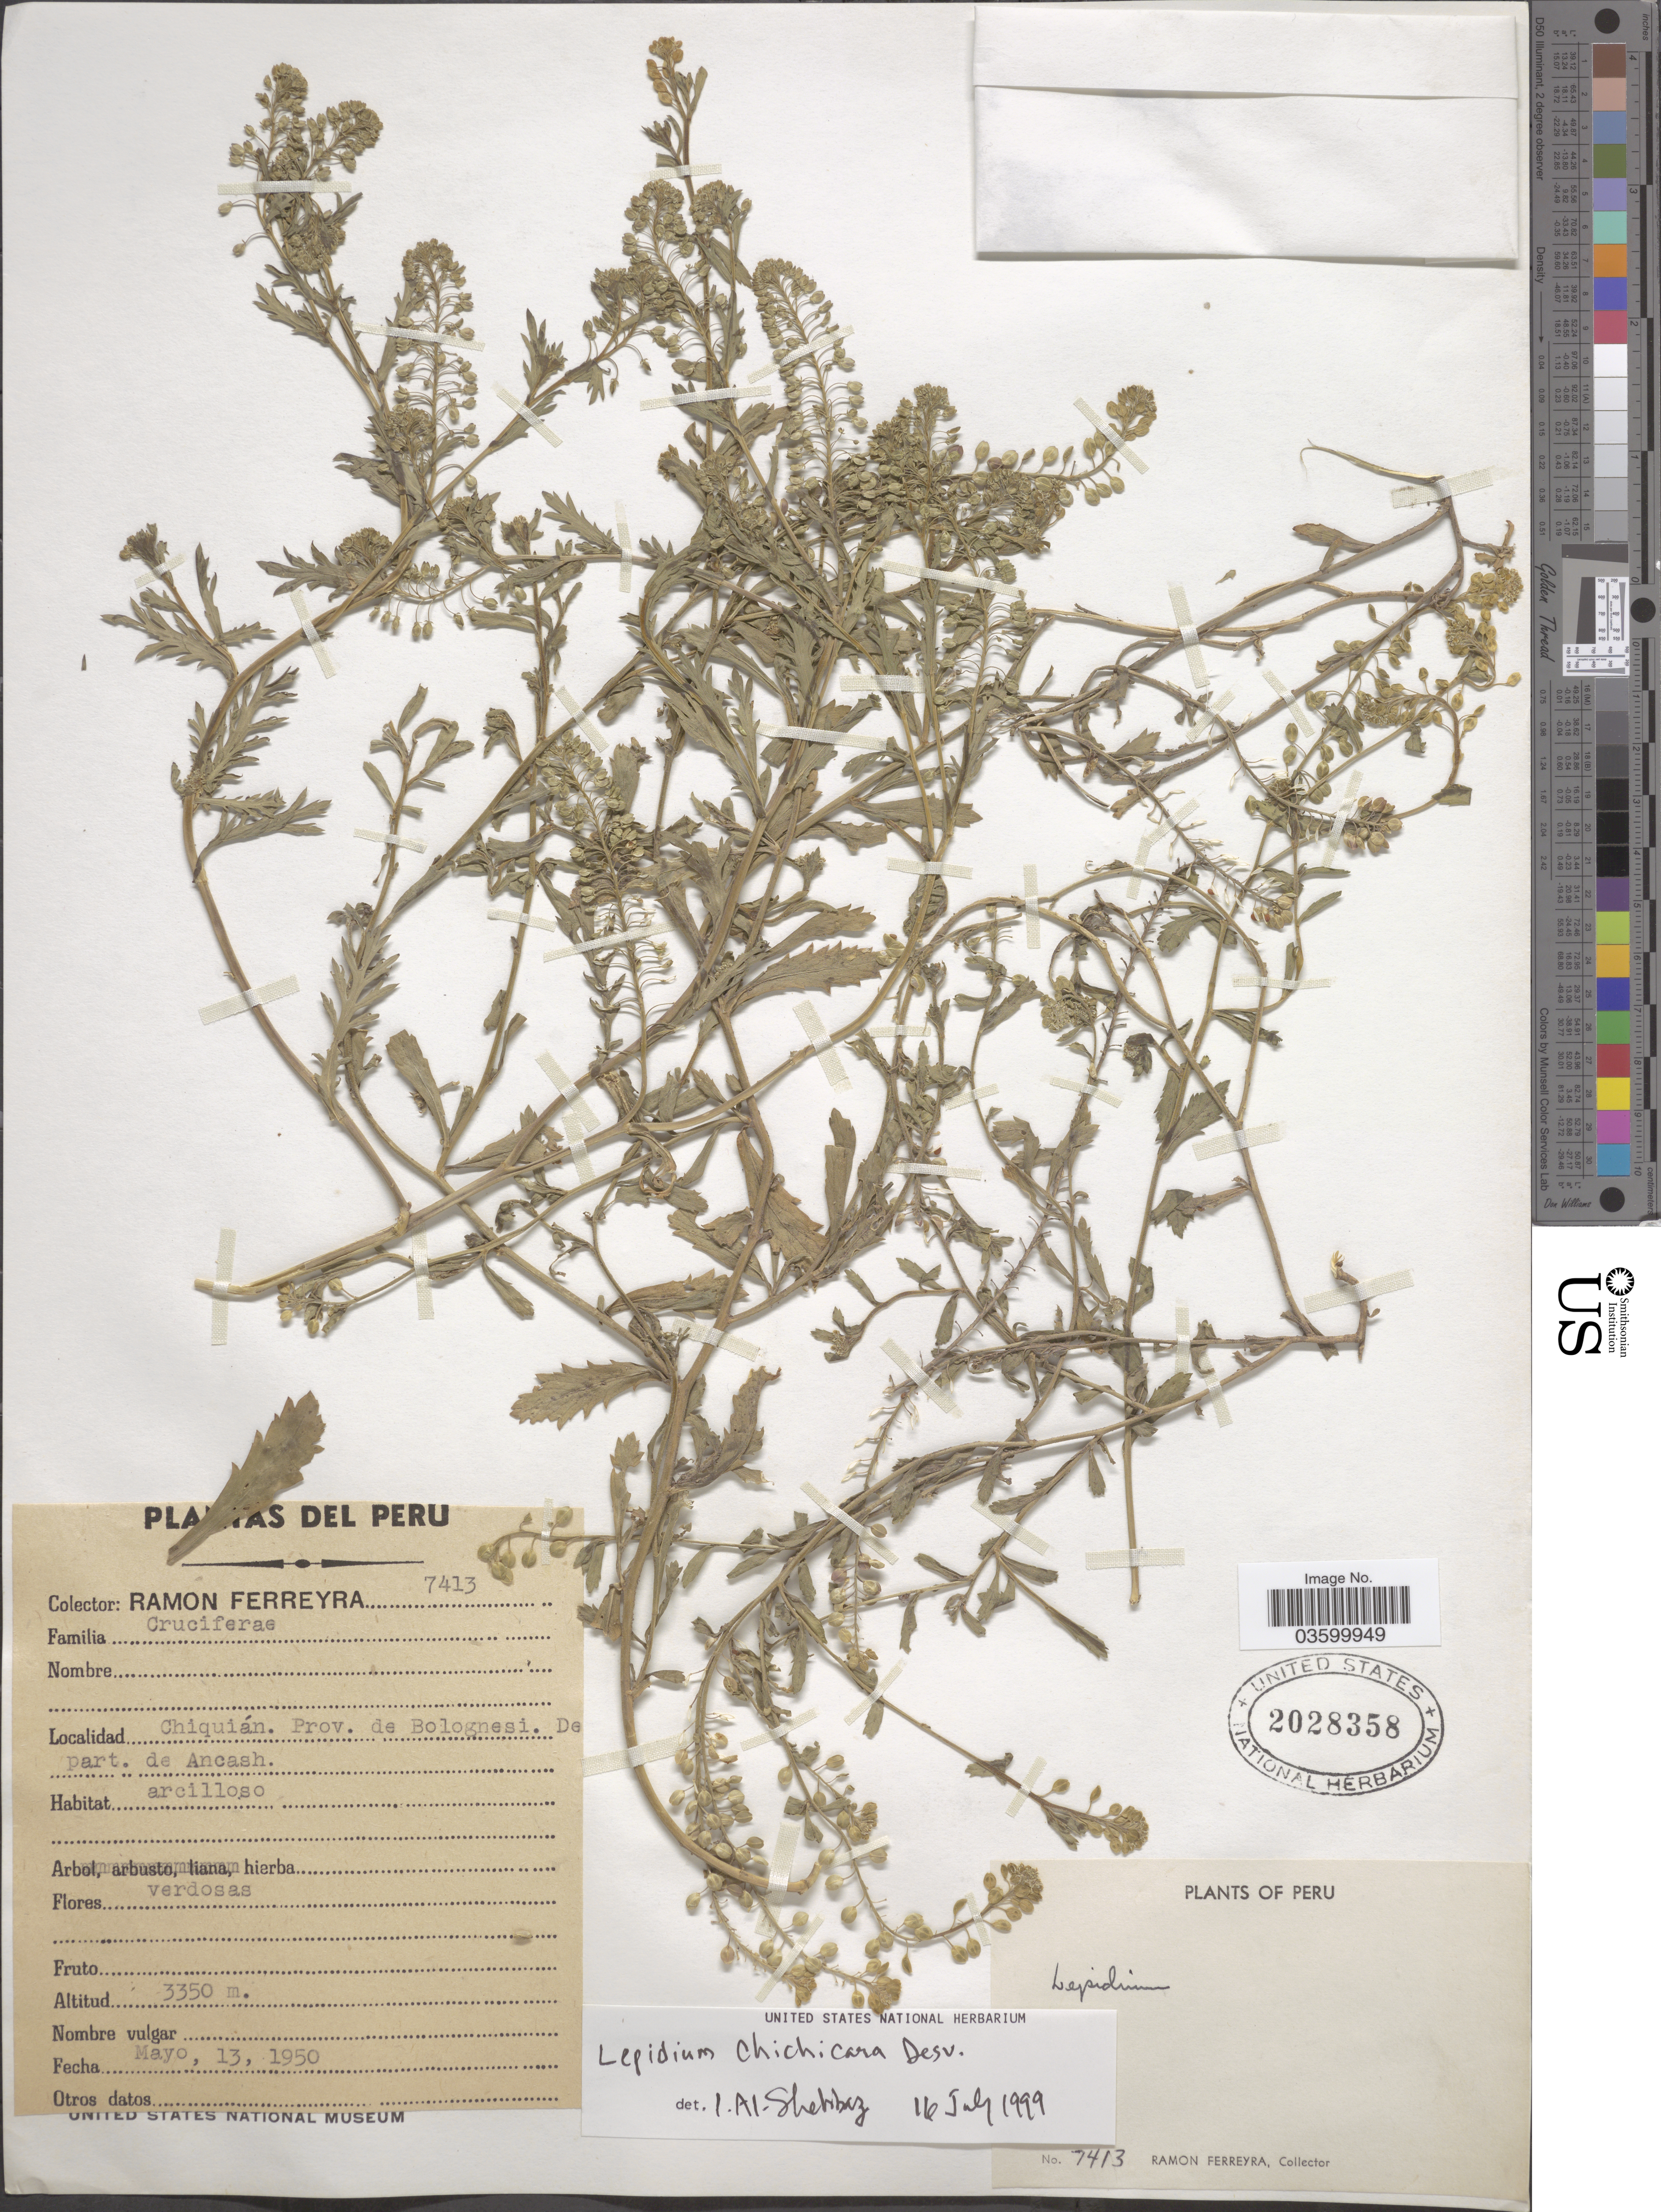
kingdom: Plantae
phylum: Tracheophyta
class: Magnoliopsida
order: Brassicales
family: Brassicaceae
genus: Lepidium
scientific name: Lepidium chichicara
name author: Desv.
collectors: R. A. Ferreyra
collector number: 7413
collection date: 1950-05-13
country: Peru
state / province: Ancash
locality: Chiquián. Prov. de Bolognesi. Depart. de Ancash.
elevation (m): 3350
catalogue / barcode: US 2028358